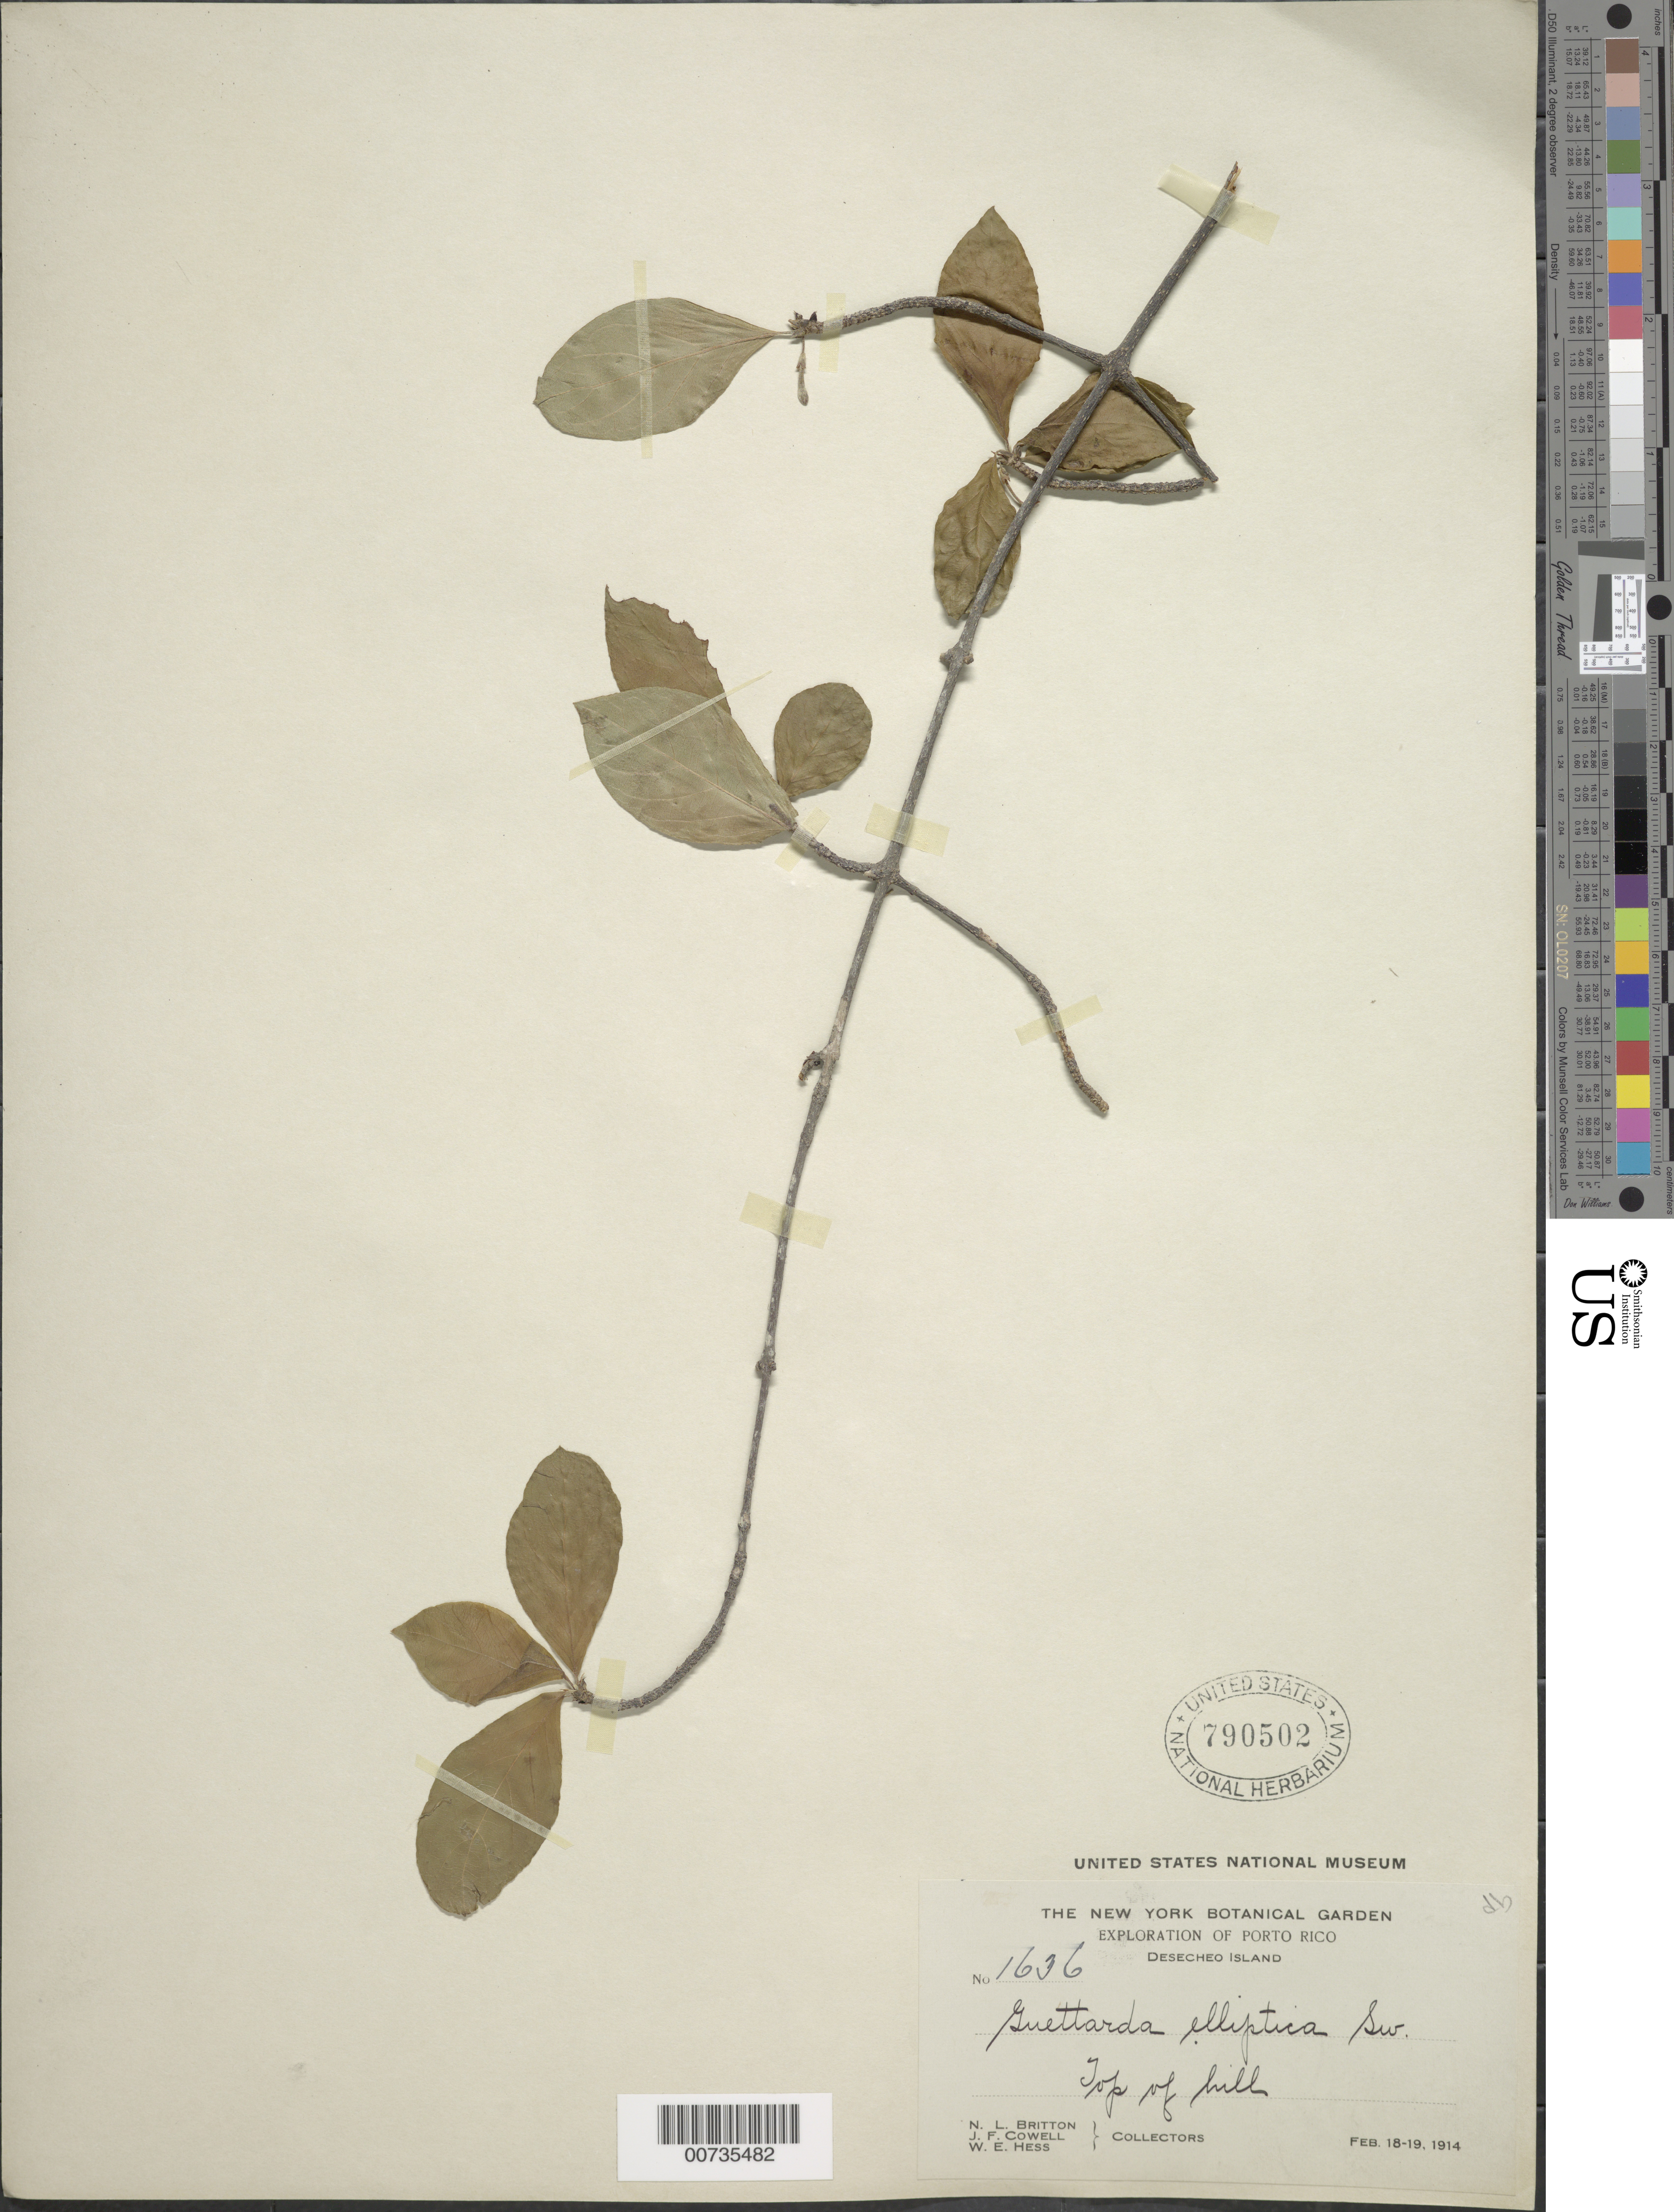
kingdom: Plantae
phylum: Tracheophyta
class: Magnoliopsida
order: Gentianales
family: Rubiaceae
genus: Guettarda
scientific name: Guettarda elliptica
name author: Sw.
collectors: N. Britton, J. F. Cowell & W. Hess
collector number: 1636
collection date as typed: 18 Feb 1914 to 19 Feb 1914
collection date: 1914-02-18/1914-02-19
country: Puerto Rico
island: Desecheo Island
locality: Desecheo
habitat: Top of hill.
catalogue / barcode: US 790502